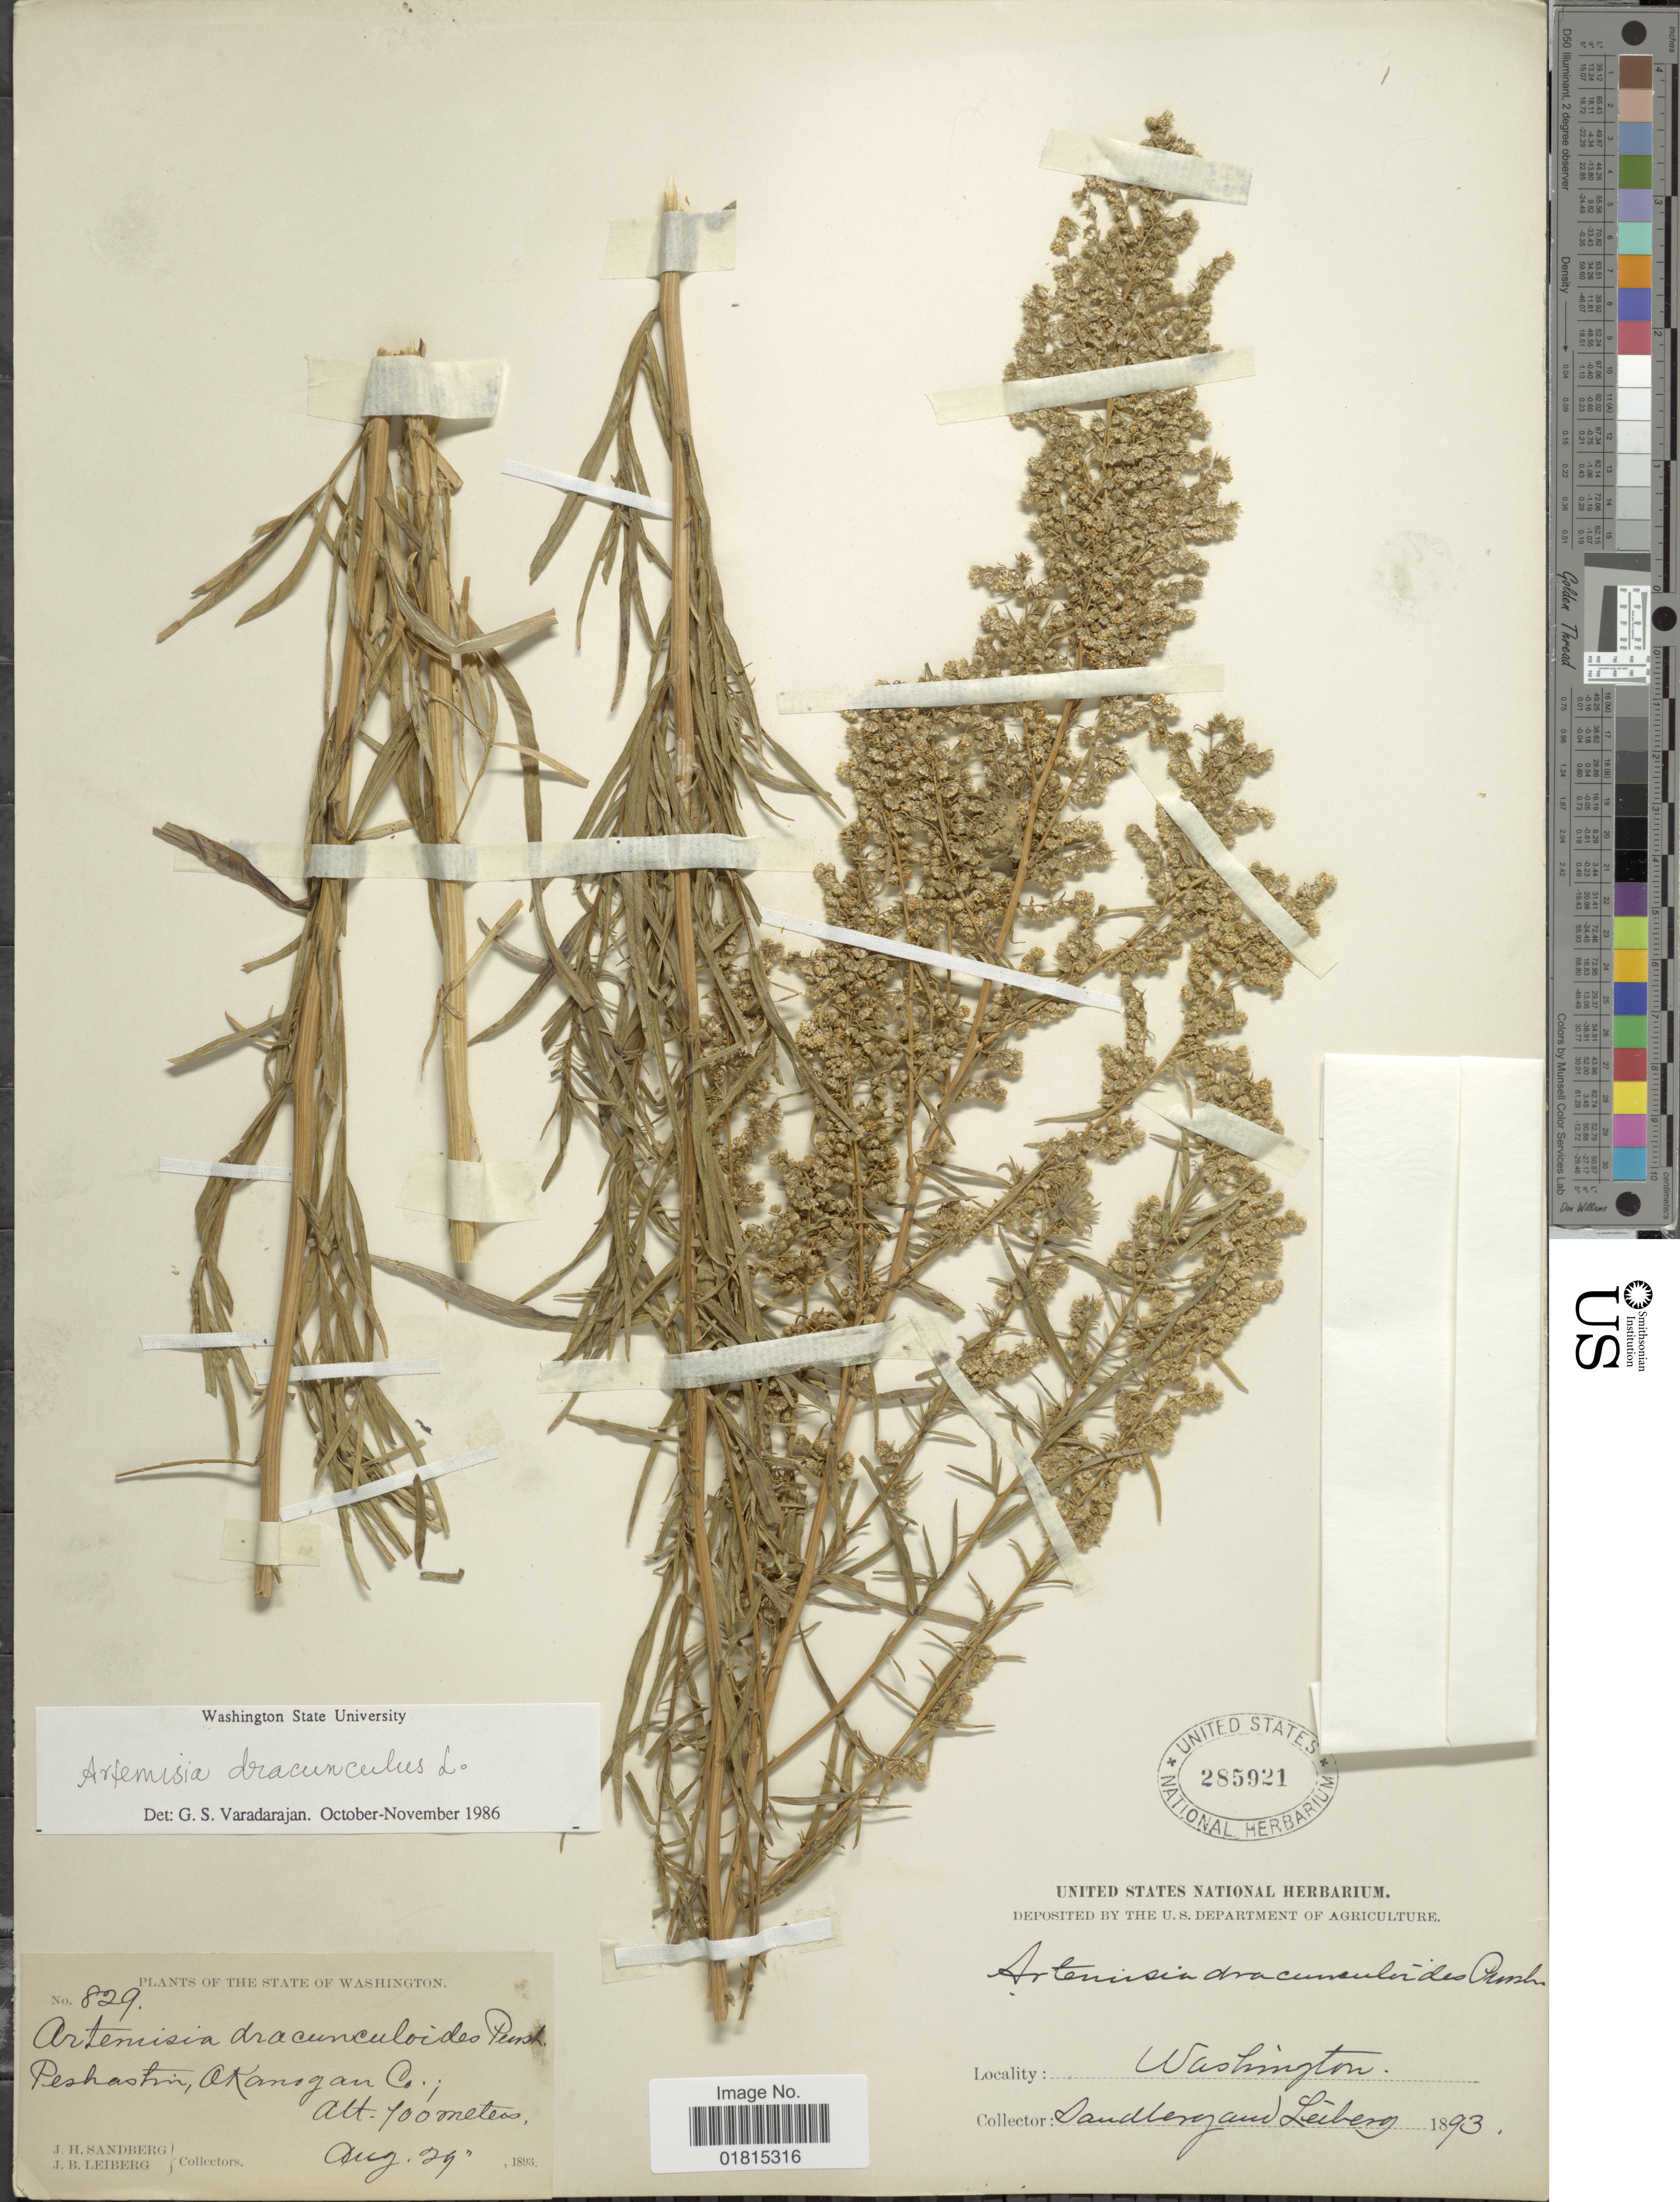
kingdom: Plantae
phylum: Tracheophyta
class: Magnoliopsida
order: Asterales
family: Asteraceae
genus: Artemisia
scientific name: Artemisia dracunculoides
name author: Pursh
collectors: J. H. Sandberg & J. B. Leiberg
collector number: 829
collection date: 1893-08-29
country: United States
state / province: Washington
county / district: Okanogan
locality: Peshastin, Akanogan Co.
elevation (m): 700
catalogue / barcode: US 285921